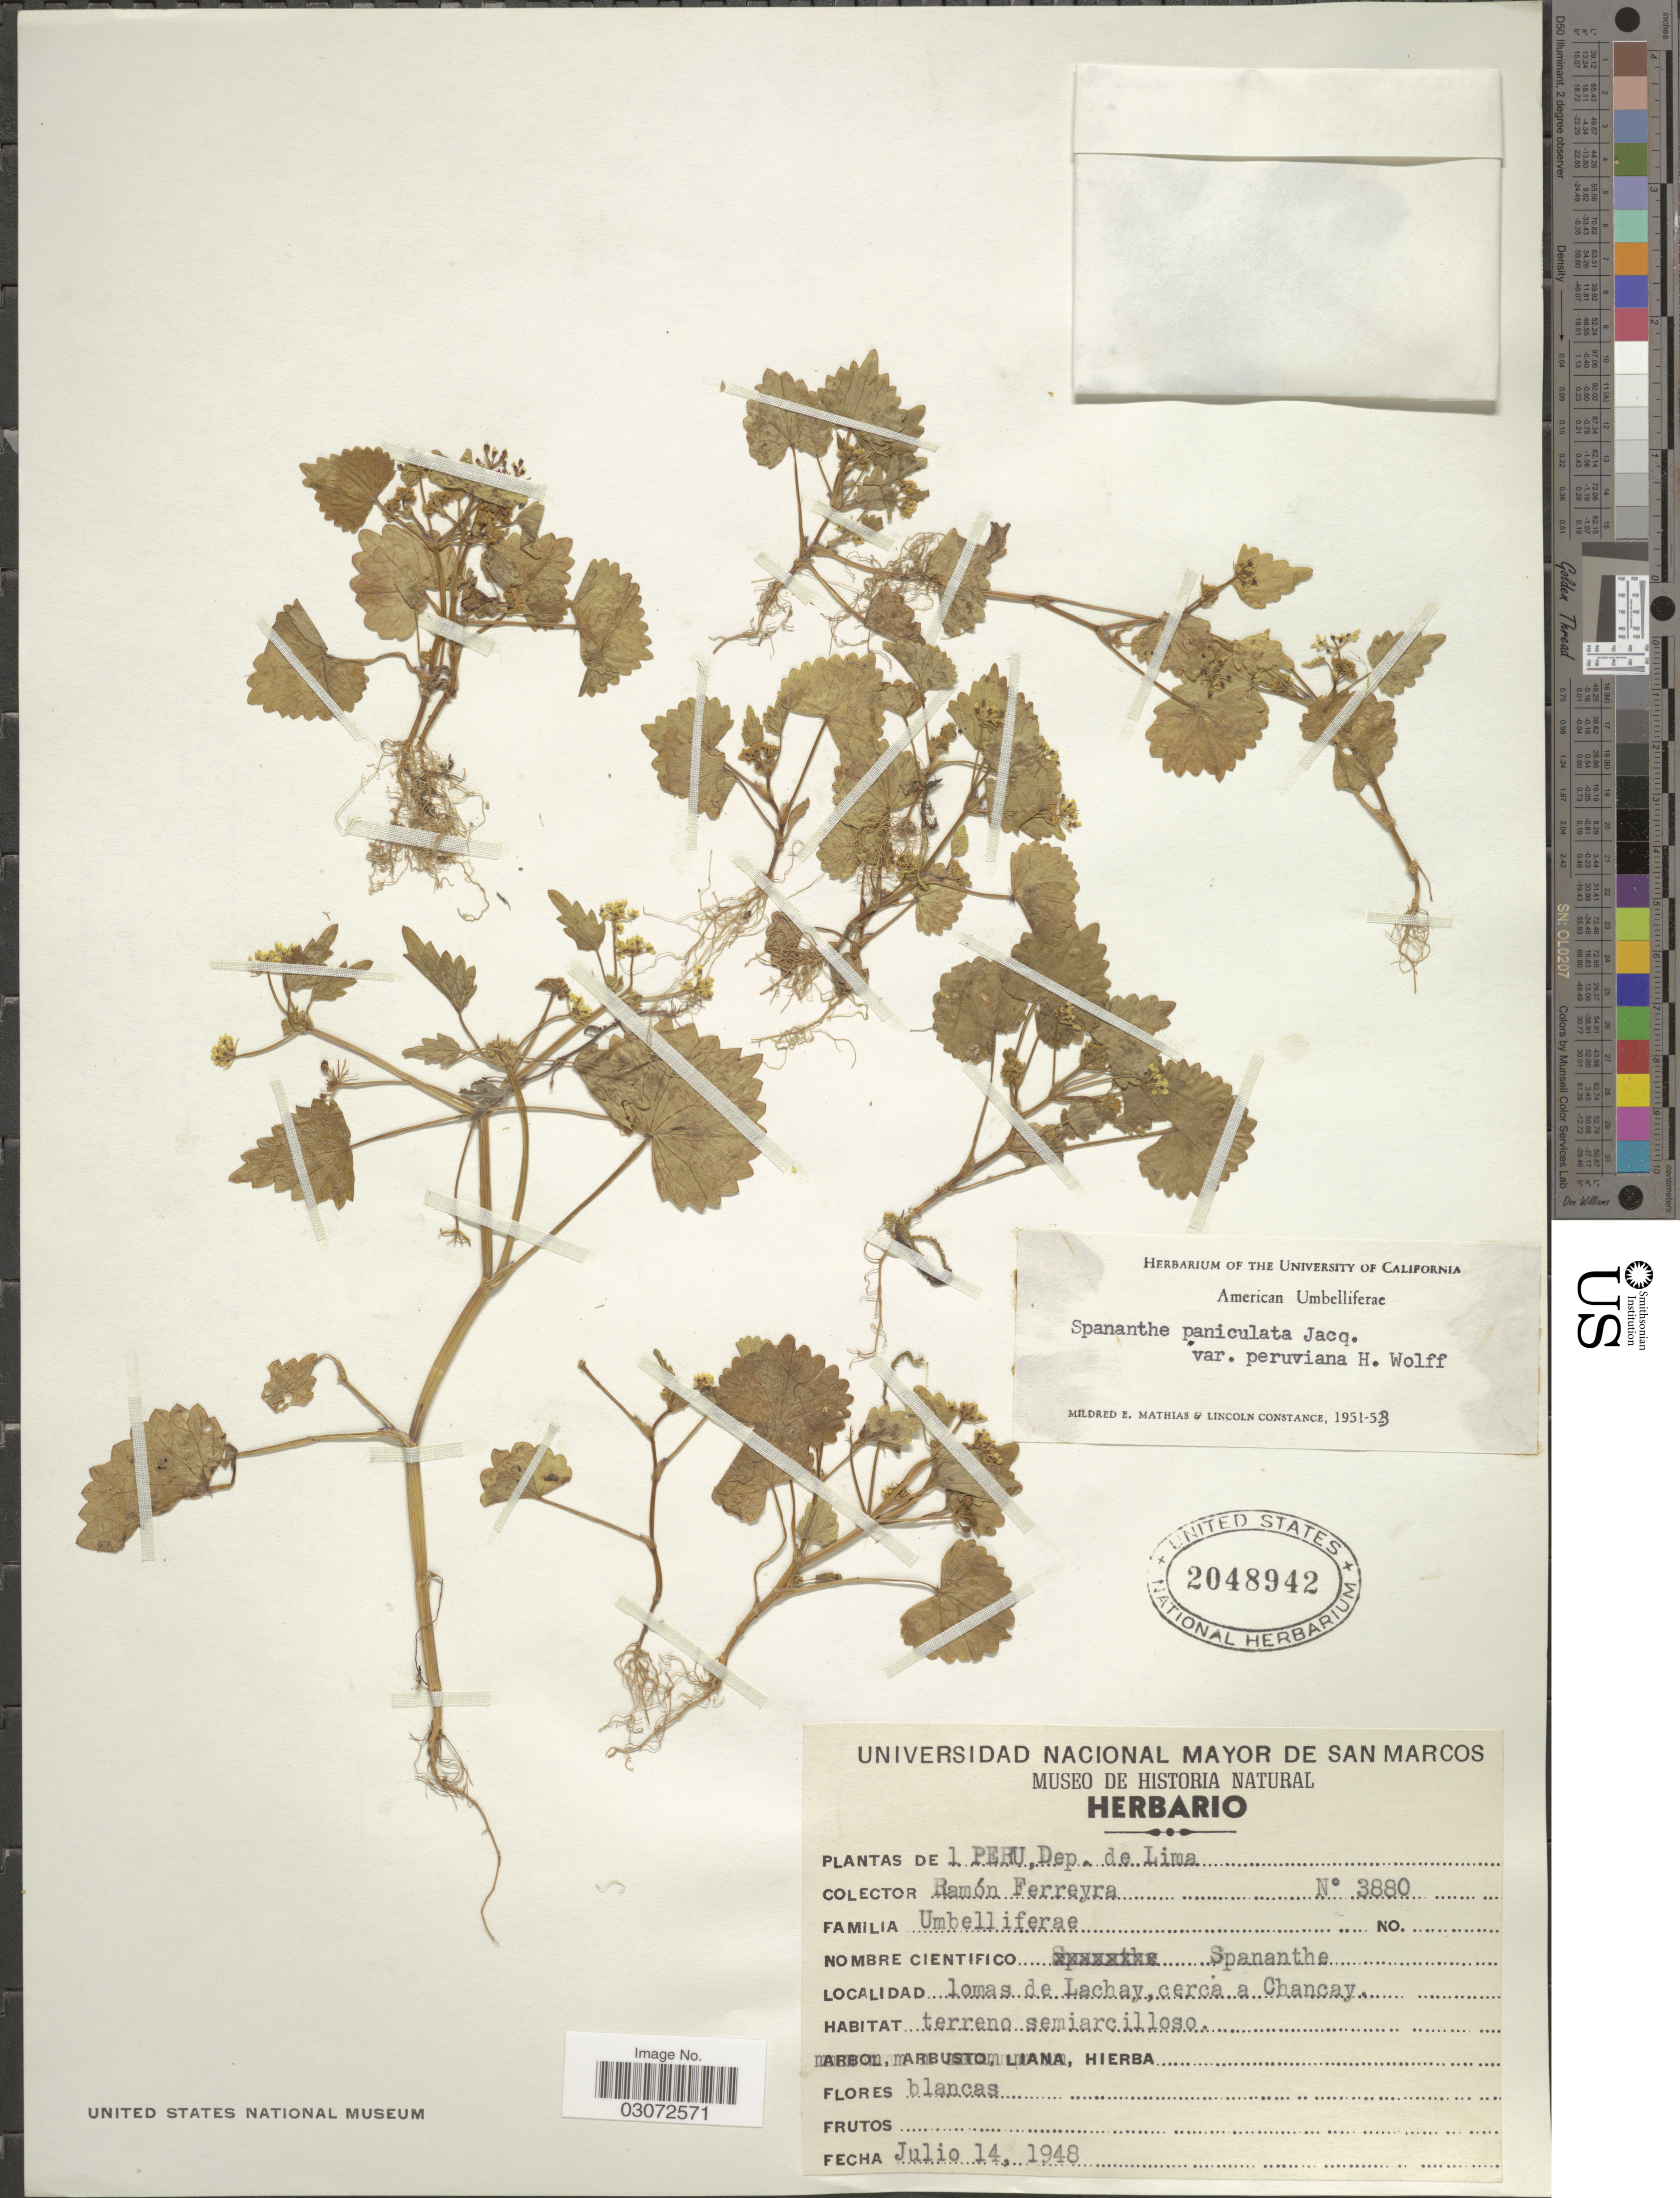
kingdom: Plantae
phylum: Tracheophyta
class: Magnoliopsida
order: Apiales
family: Apiaceae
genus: Spananthe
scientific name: Spananthe paniculata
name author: Jacq.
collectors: R. A. Ferreyra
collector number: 3880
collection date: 1948-07-14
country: Peru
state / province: Lima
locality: Dep. de Lima. Lomas de Lachay, cerca a Chancay.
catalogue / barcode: US 2048942